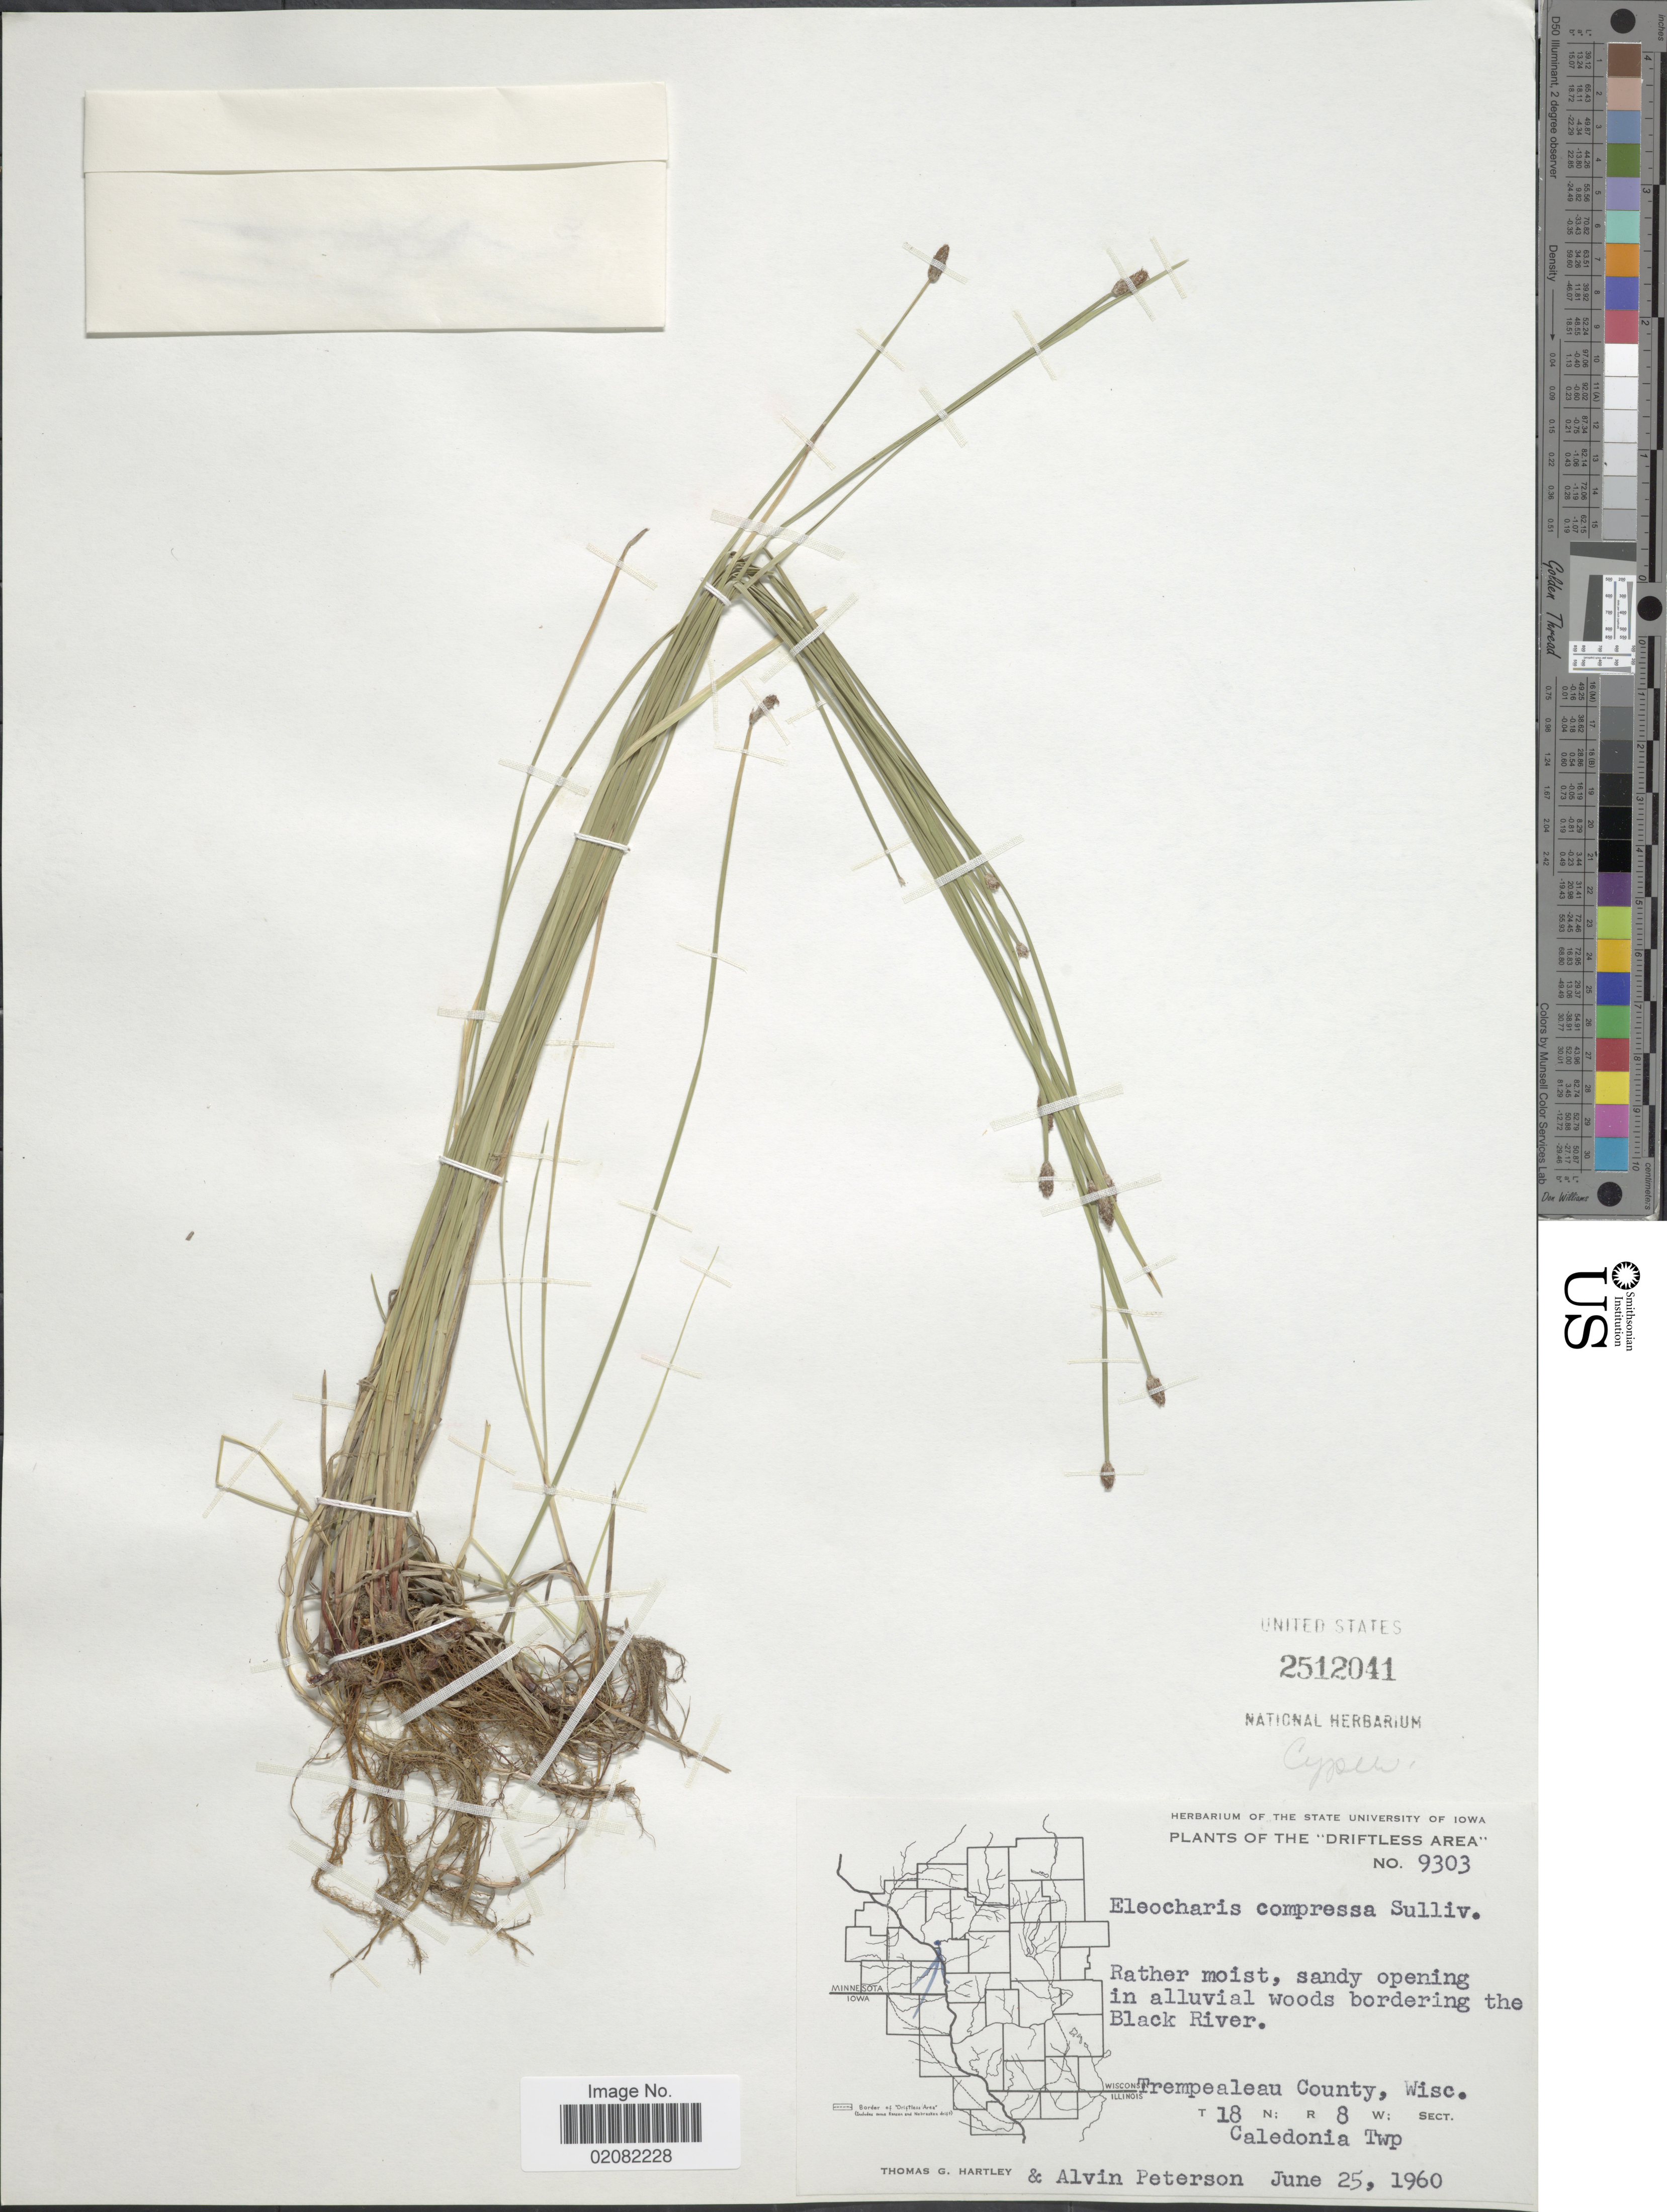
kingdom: Plantae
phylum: Tracheophyta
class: Liliopsida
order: Poales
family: Cyperaceae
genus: Eleocharis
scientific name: Eleocharis compressa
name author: Sull.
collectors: T. Hartley & A. M. Peterson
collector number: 9303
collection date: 1960-06-25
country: United States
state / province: Wisconsin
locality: The Driftless Area, Trempealeau County, Wisc. Caledonia Twp., T 18 N R 8 W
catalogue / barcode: US 2512041